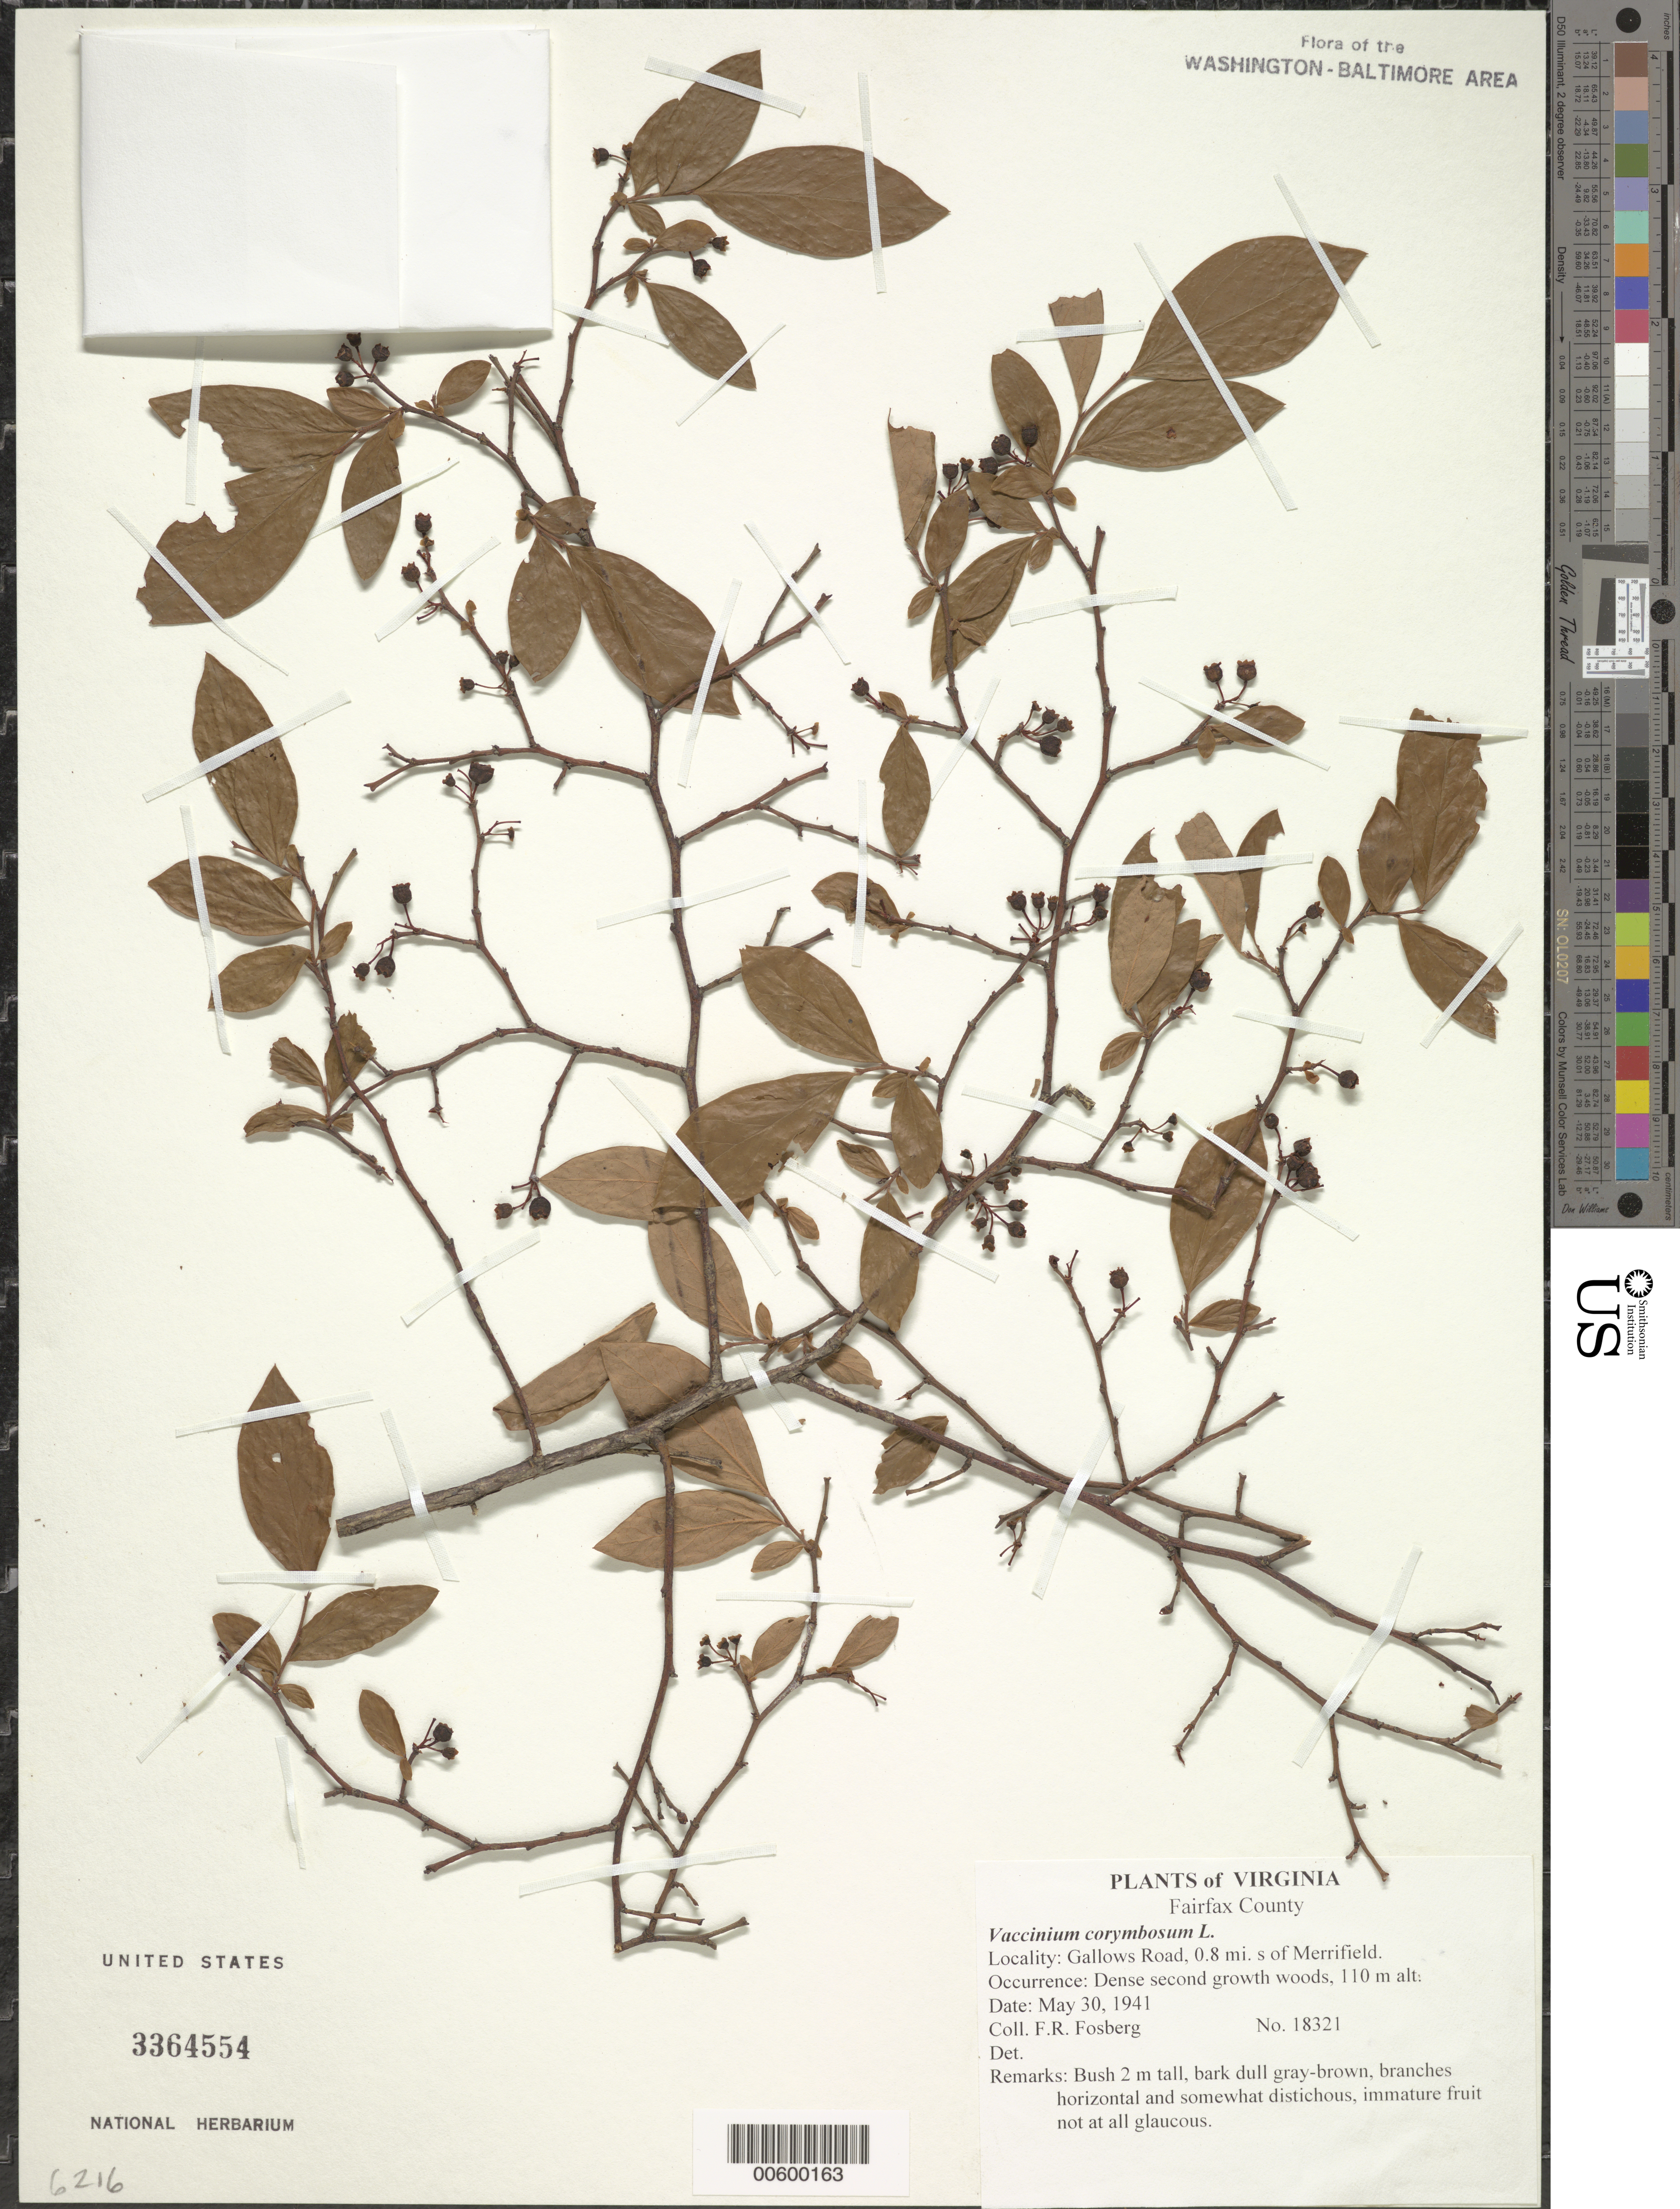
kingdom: Plantae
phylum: Tracheophyta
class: Magnoliopsida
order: Ericales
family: Ericaceae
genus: Vaccinium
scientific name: Vaccinium corymbosum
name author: L.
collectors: F. R. Fosberg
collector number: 18321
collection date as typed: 30 May 1941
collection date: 1941-05-30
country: United States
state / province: Virginia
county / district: Fairfax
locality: Gallows Road, 0.8 mi. S of Merrifield.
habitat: Dense second growth woods, 110 m alt.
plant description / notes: Common name: High Bush Blueberry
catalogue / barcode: US 3364554